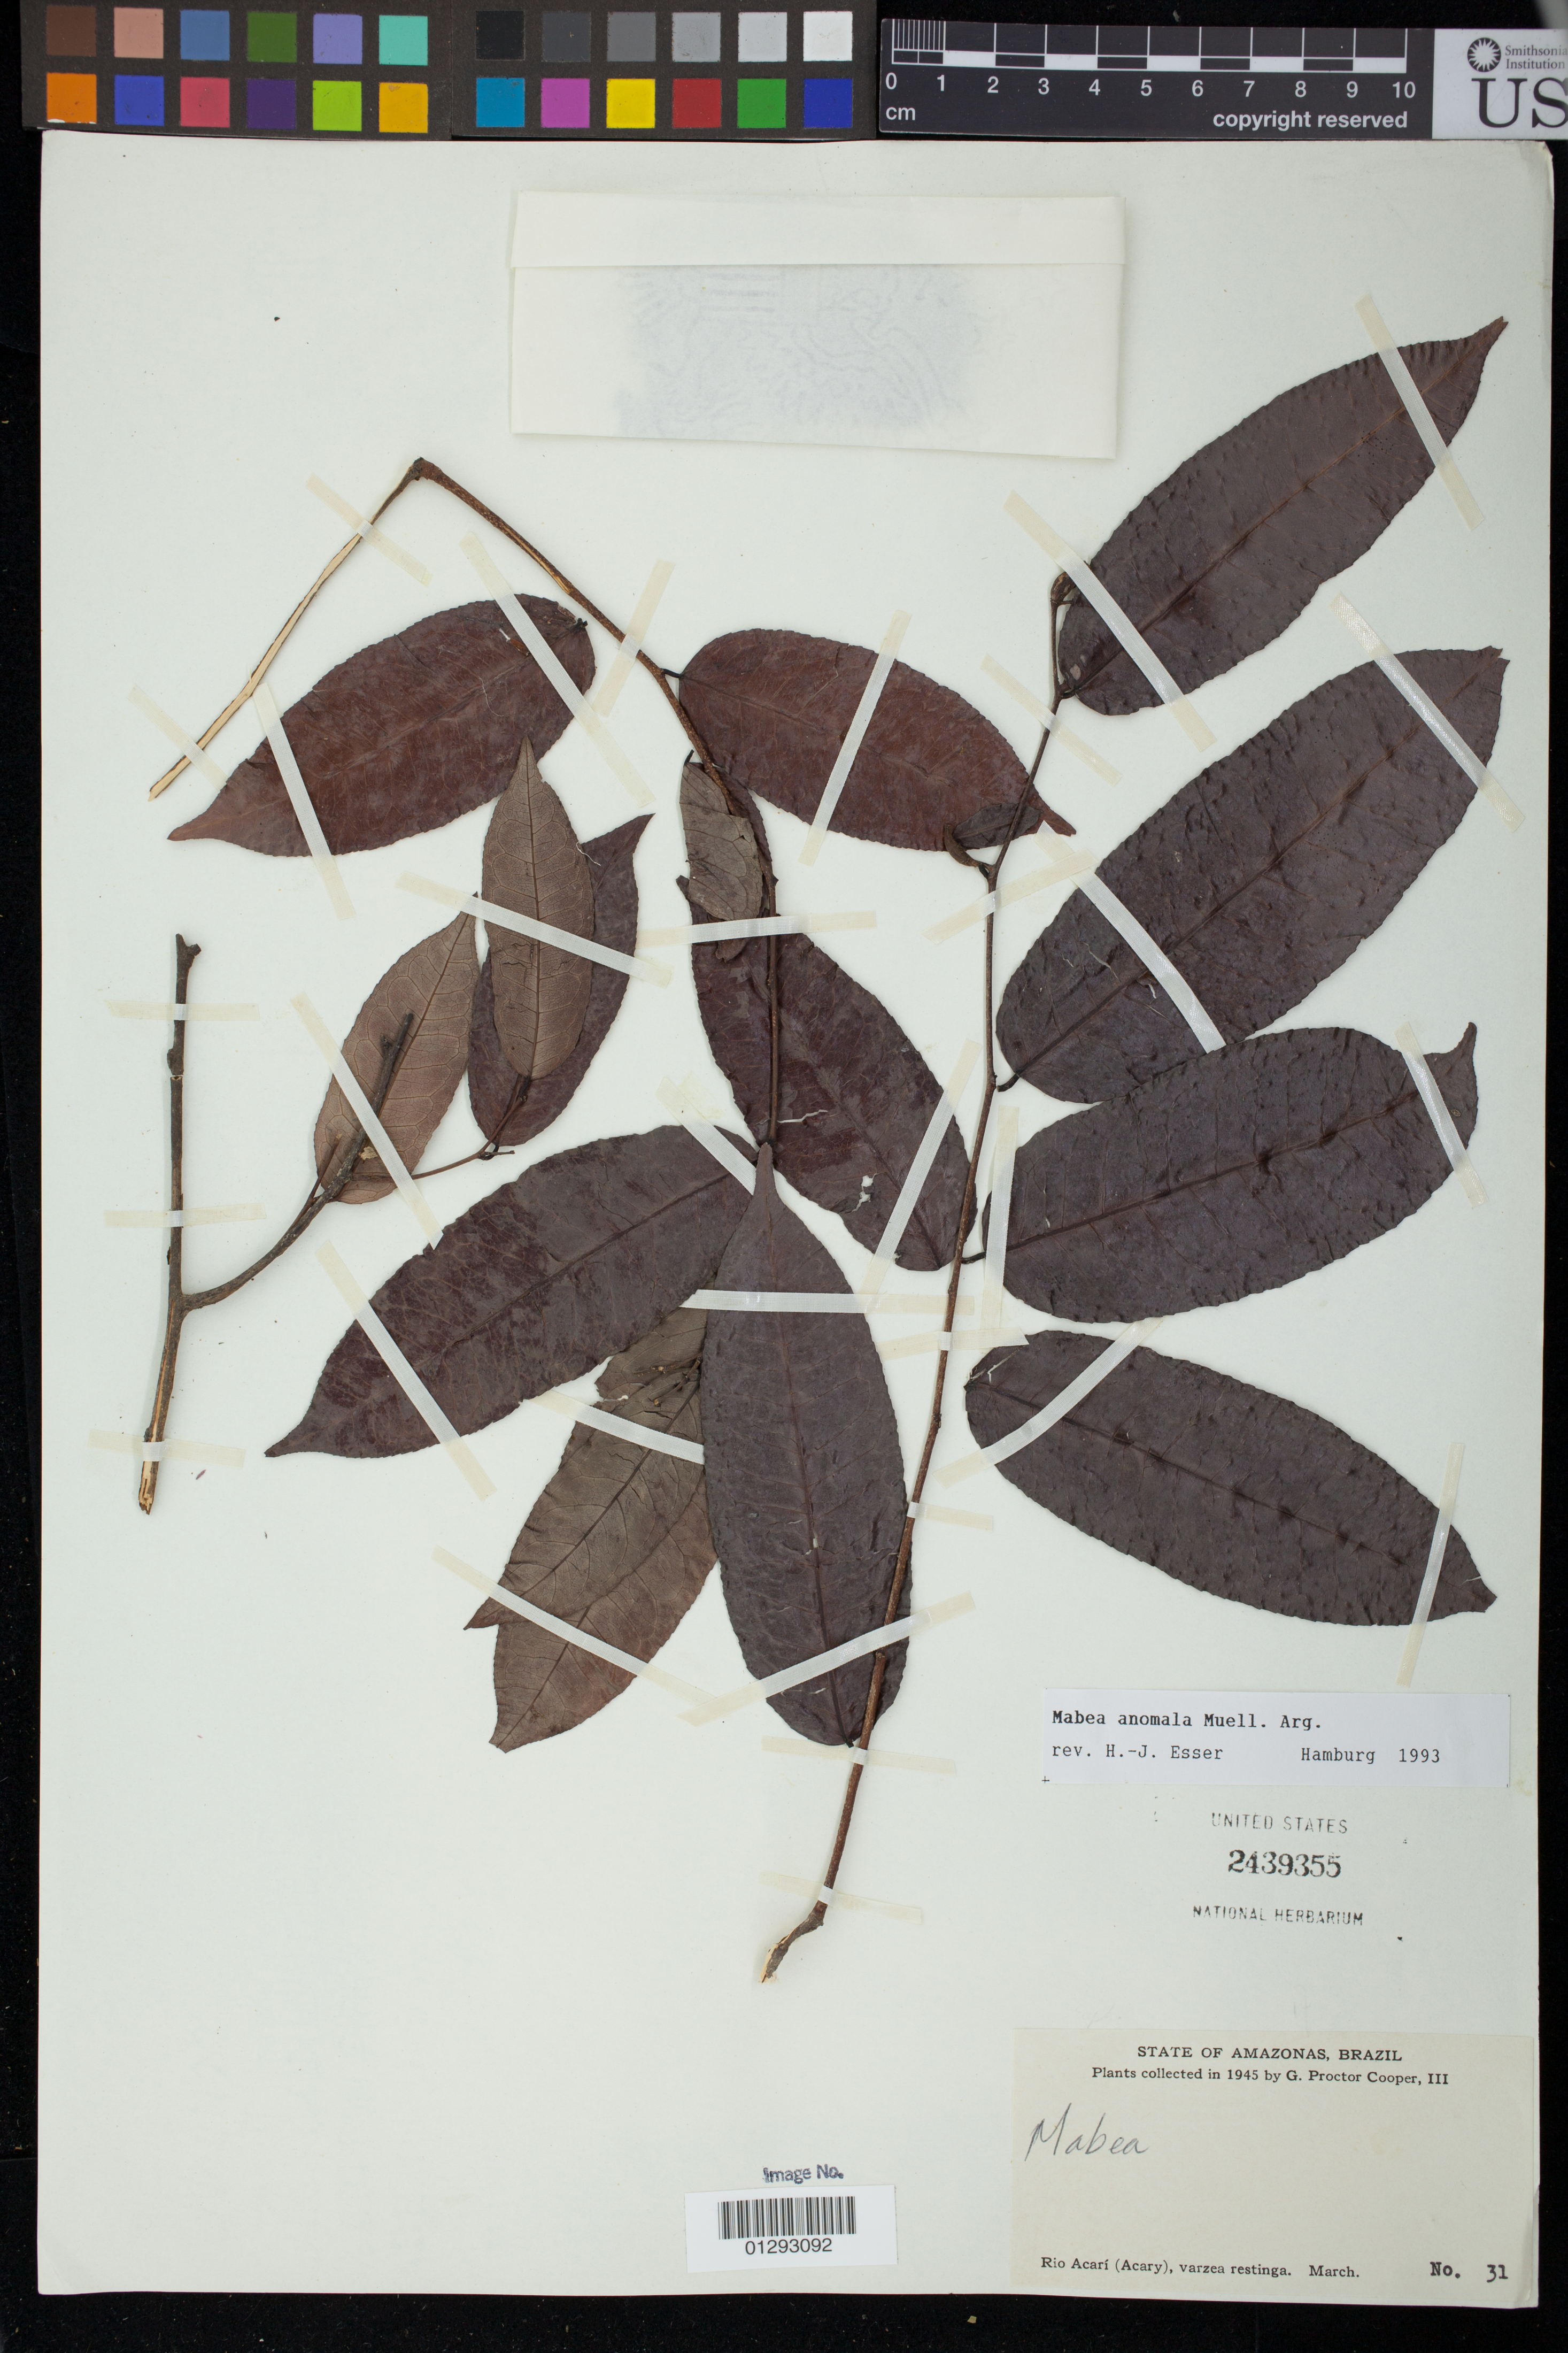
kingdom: Plantae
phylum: Tracheophyta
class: Magnoliopsida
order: Malpighiales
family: Euphorbiaceae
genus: Mabea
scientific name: Mabea anomala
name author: Müll. Arg.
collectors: G. Cooper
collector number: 31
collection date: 1945-03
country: Brazil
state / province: Amazonas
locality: Rio Acari (Acary), varzea restinga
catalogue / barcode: US 2439355